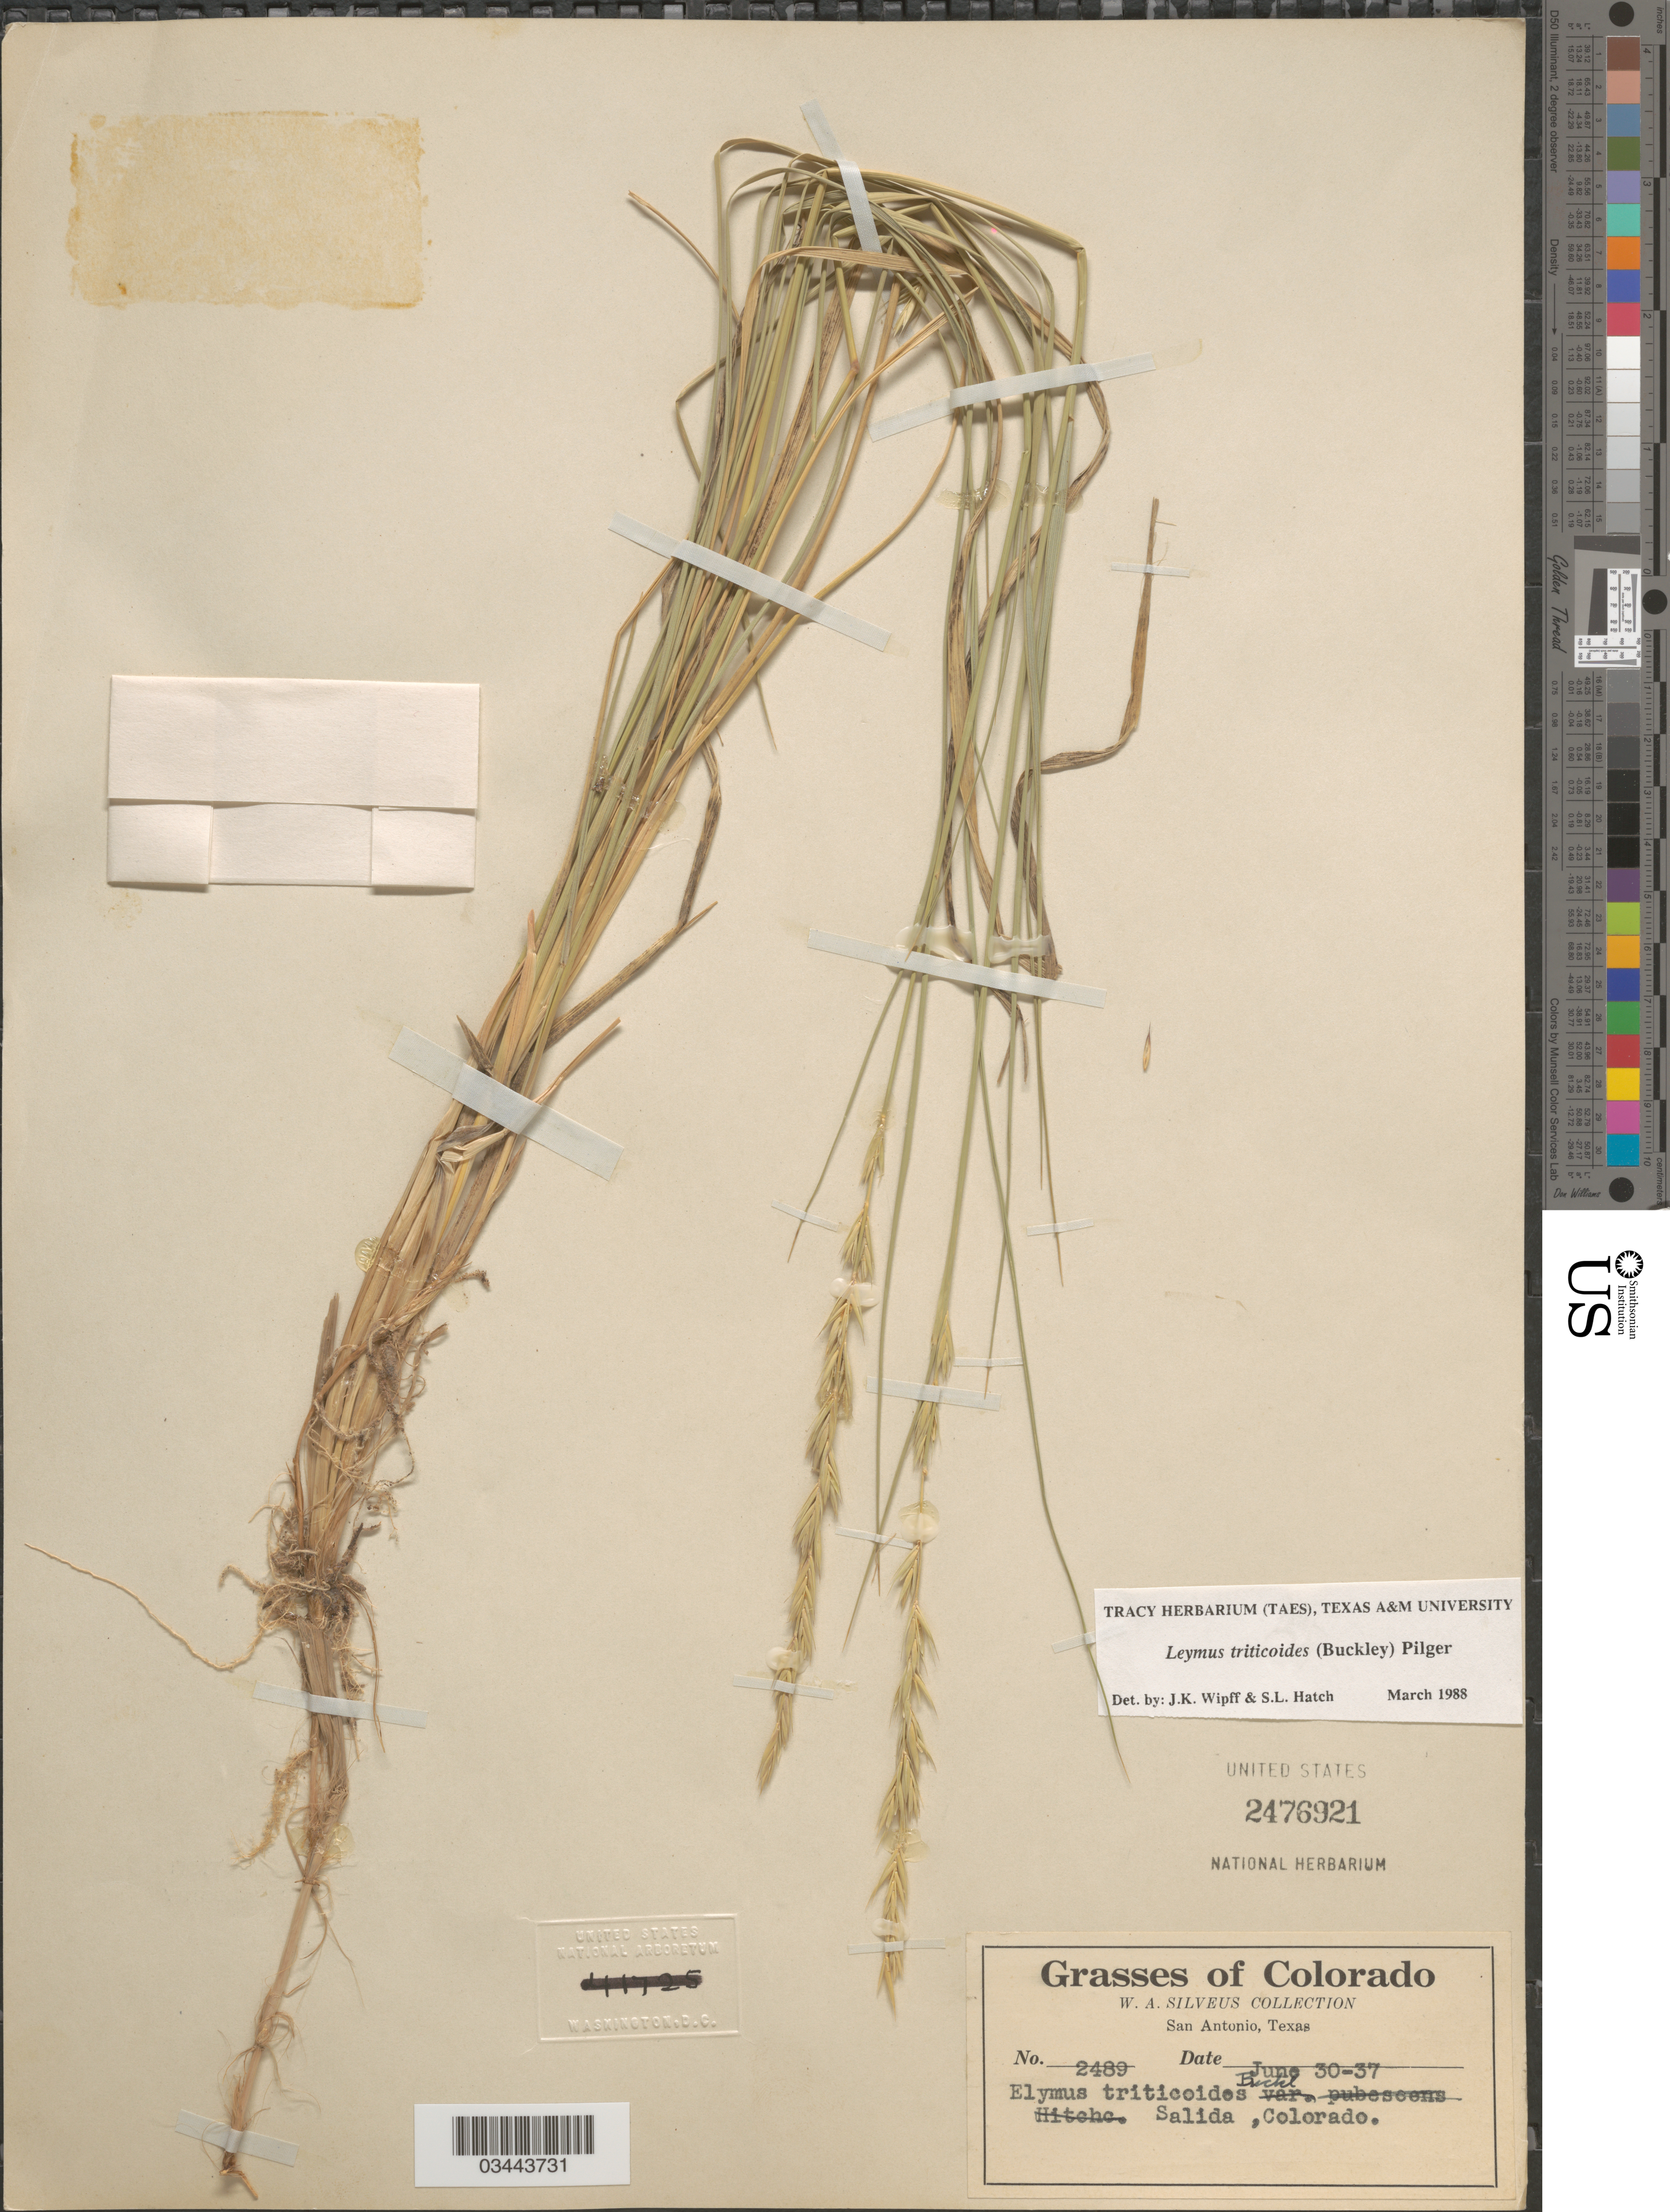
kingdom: Plantae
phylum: Tracheophyta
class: Liliopsida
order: Poales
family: Poaceae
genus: Leymus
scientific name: Leymus triticoides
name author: (Buckley) Pilg.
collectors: W. Silveus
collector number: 2489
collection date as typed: Transcribed d/m/y: 30/6/37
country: United States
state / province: Colorado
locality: Salida.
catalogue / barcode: US 2476921